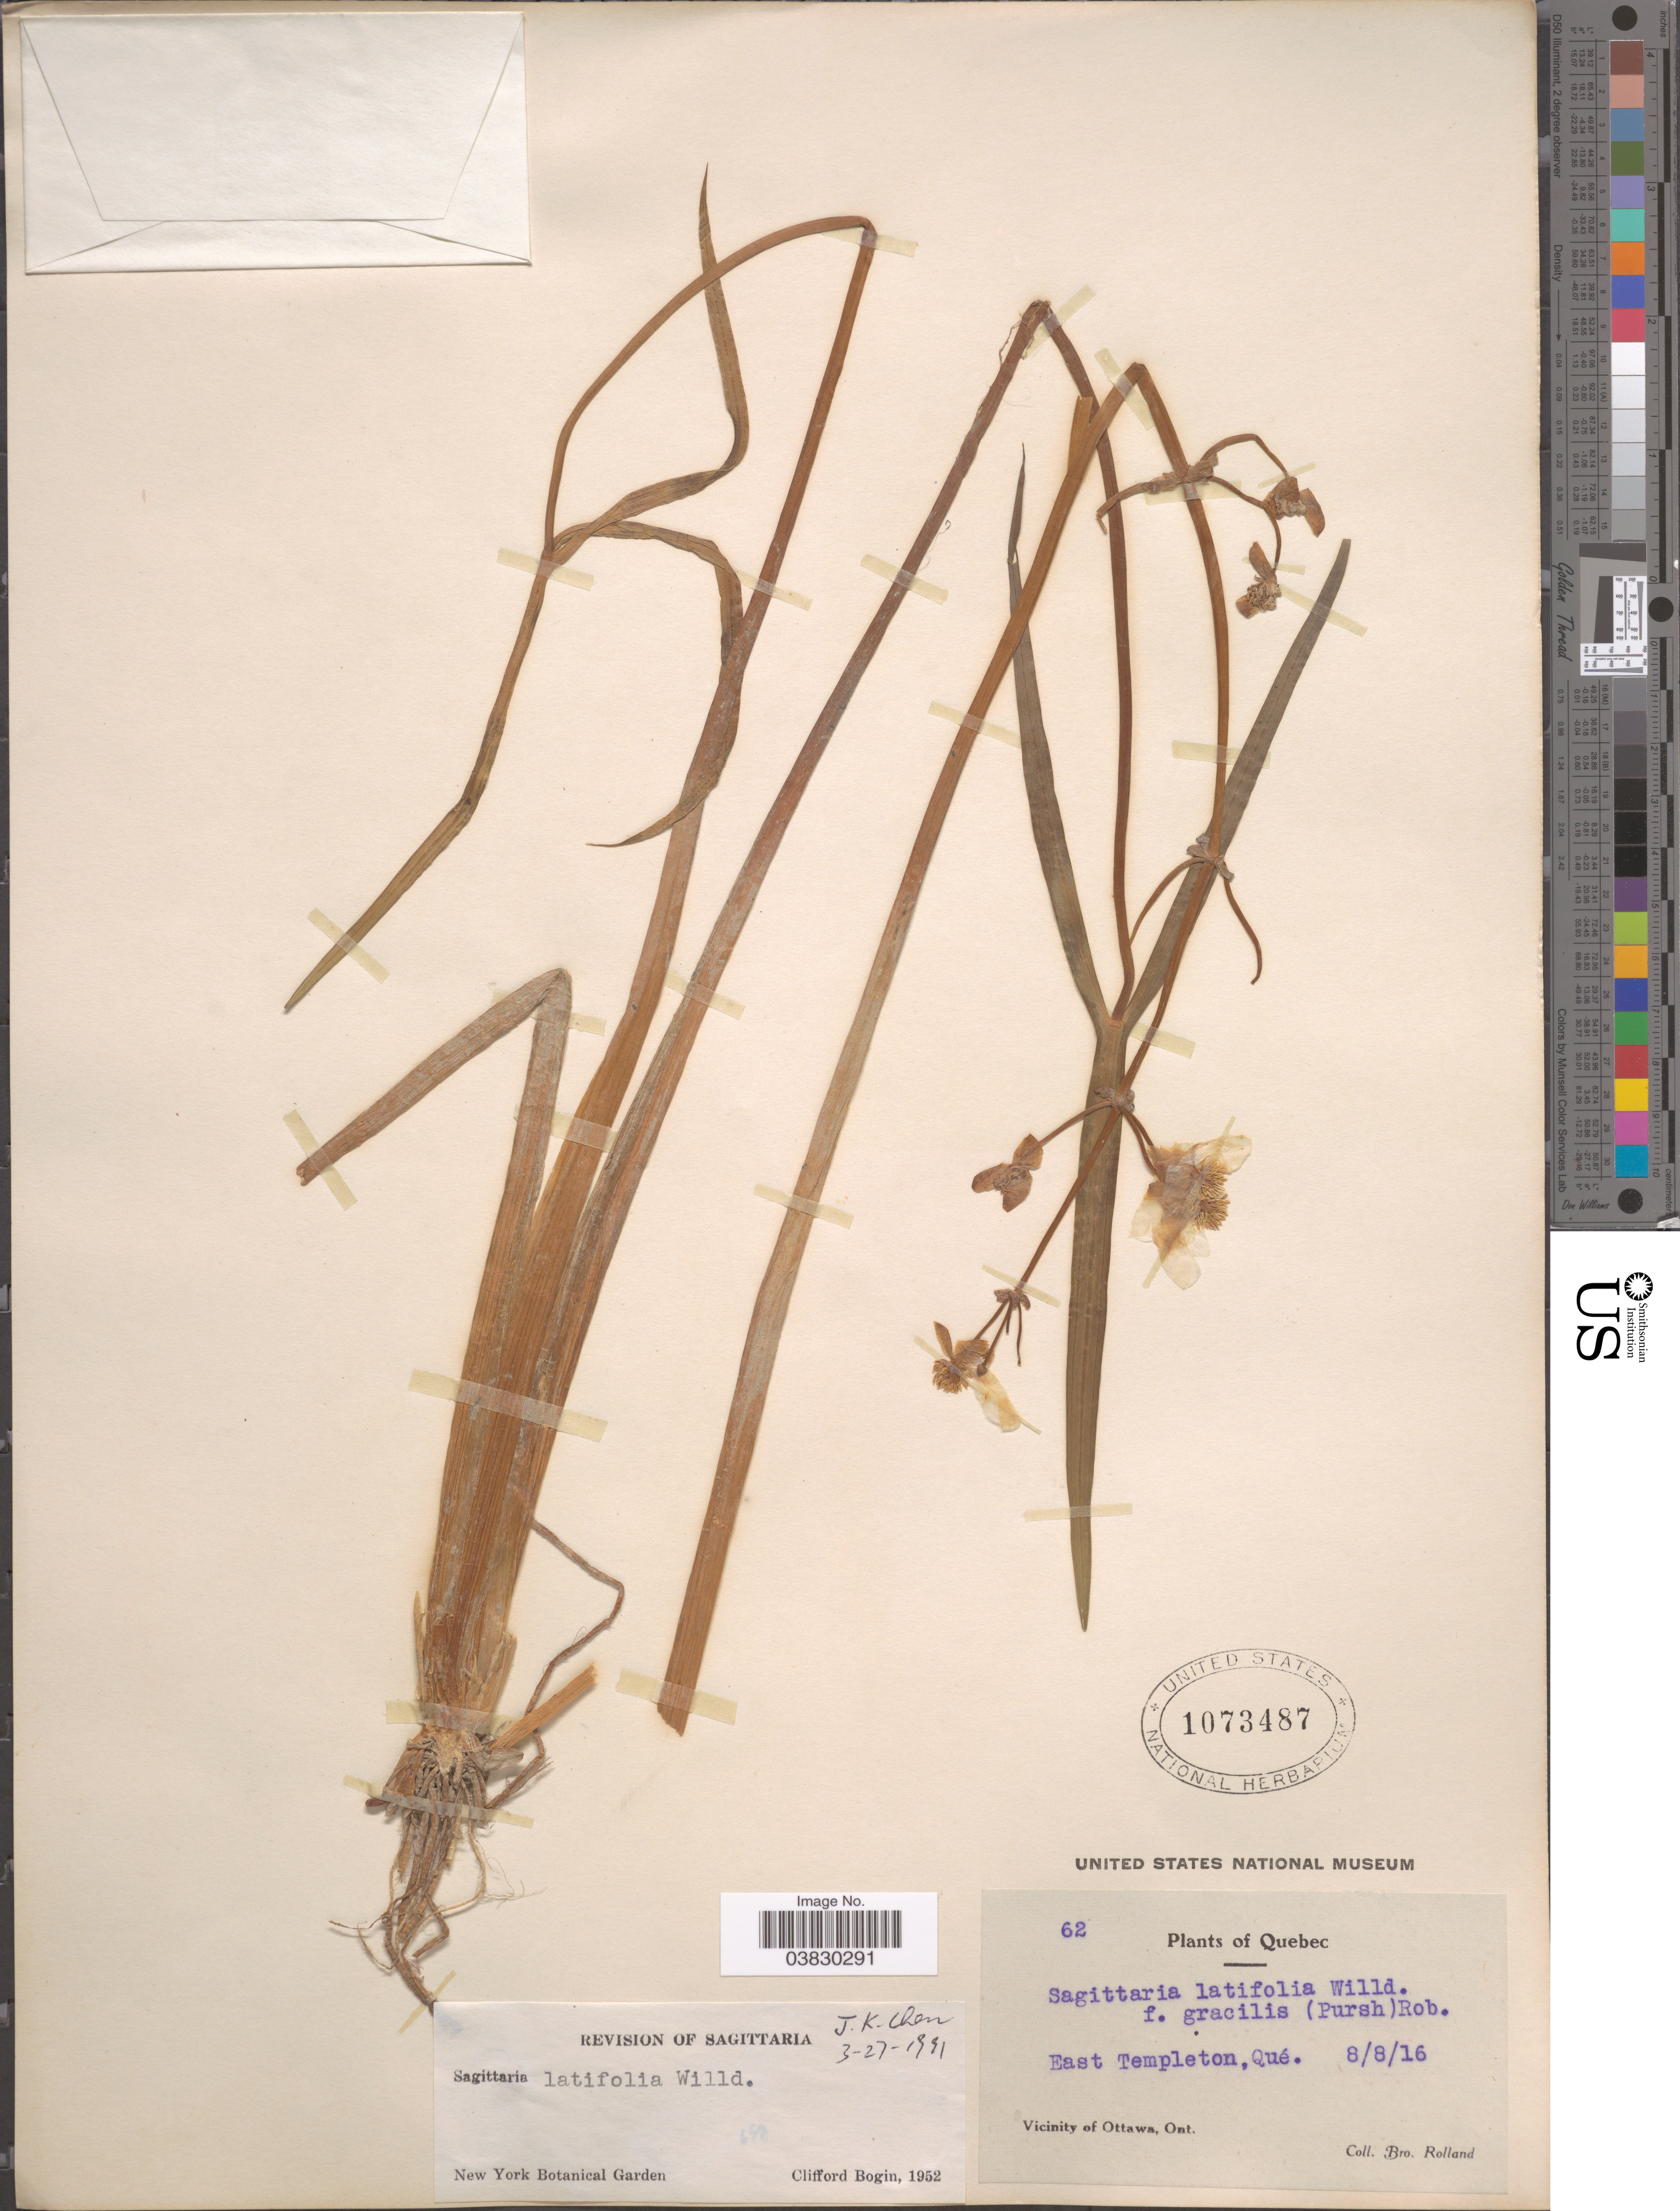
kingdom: Plantae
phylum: Tracheophyta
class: Liliopsida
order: Alismatales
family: Alismataceae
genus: Sagittaria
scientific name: Sagittaria latifolia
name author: Willd.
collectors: B. Rolland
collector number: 62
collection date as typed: Transcribed d/m/y: 8/8/16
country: Canada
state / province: Quebec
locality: East Templeton.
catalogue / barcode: US 1073487